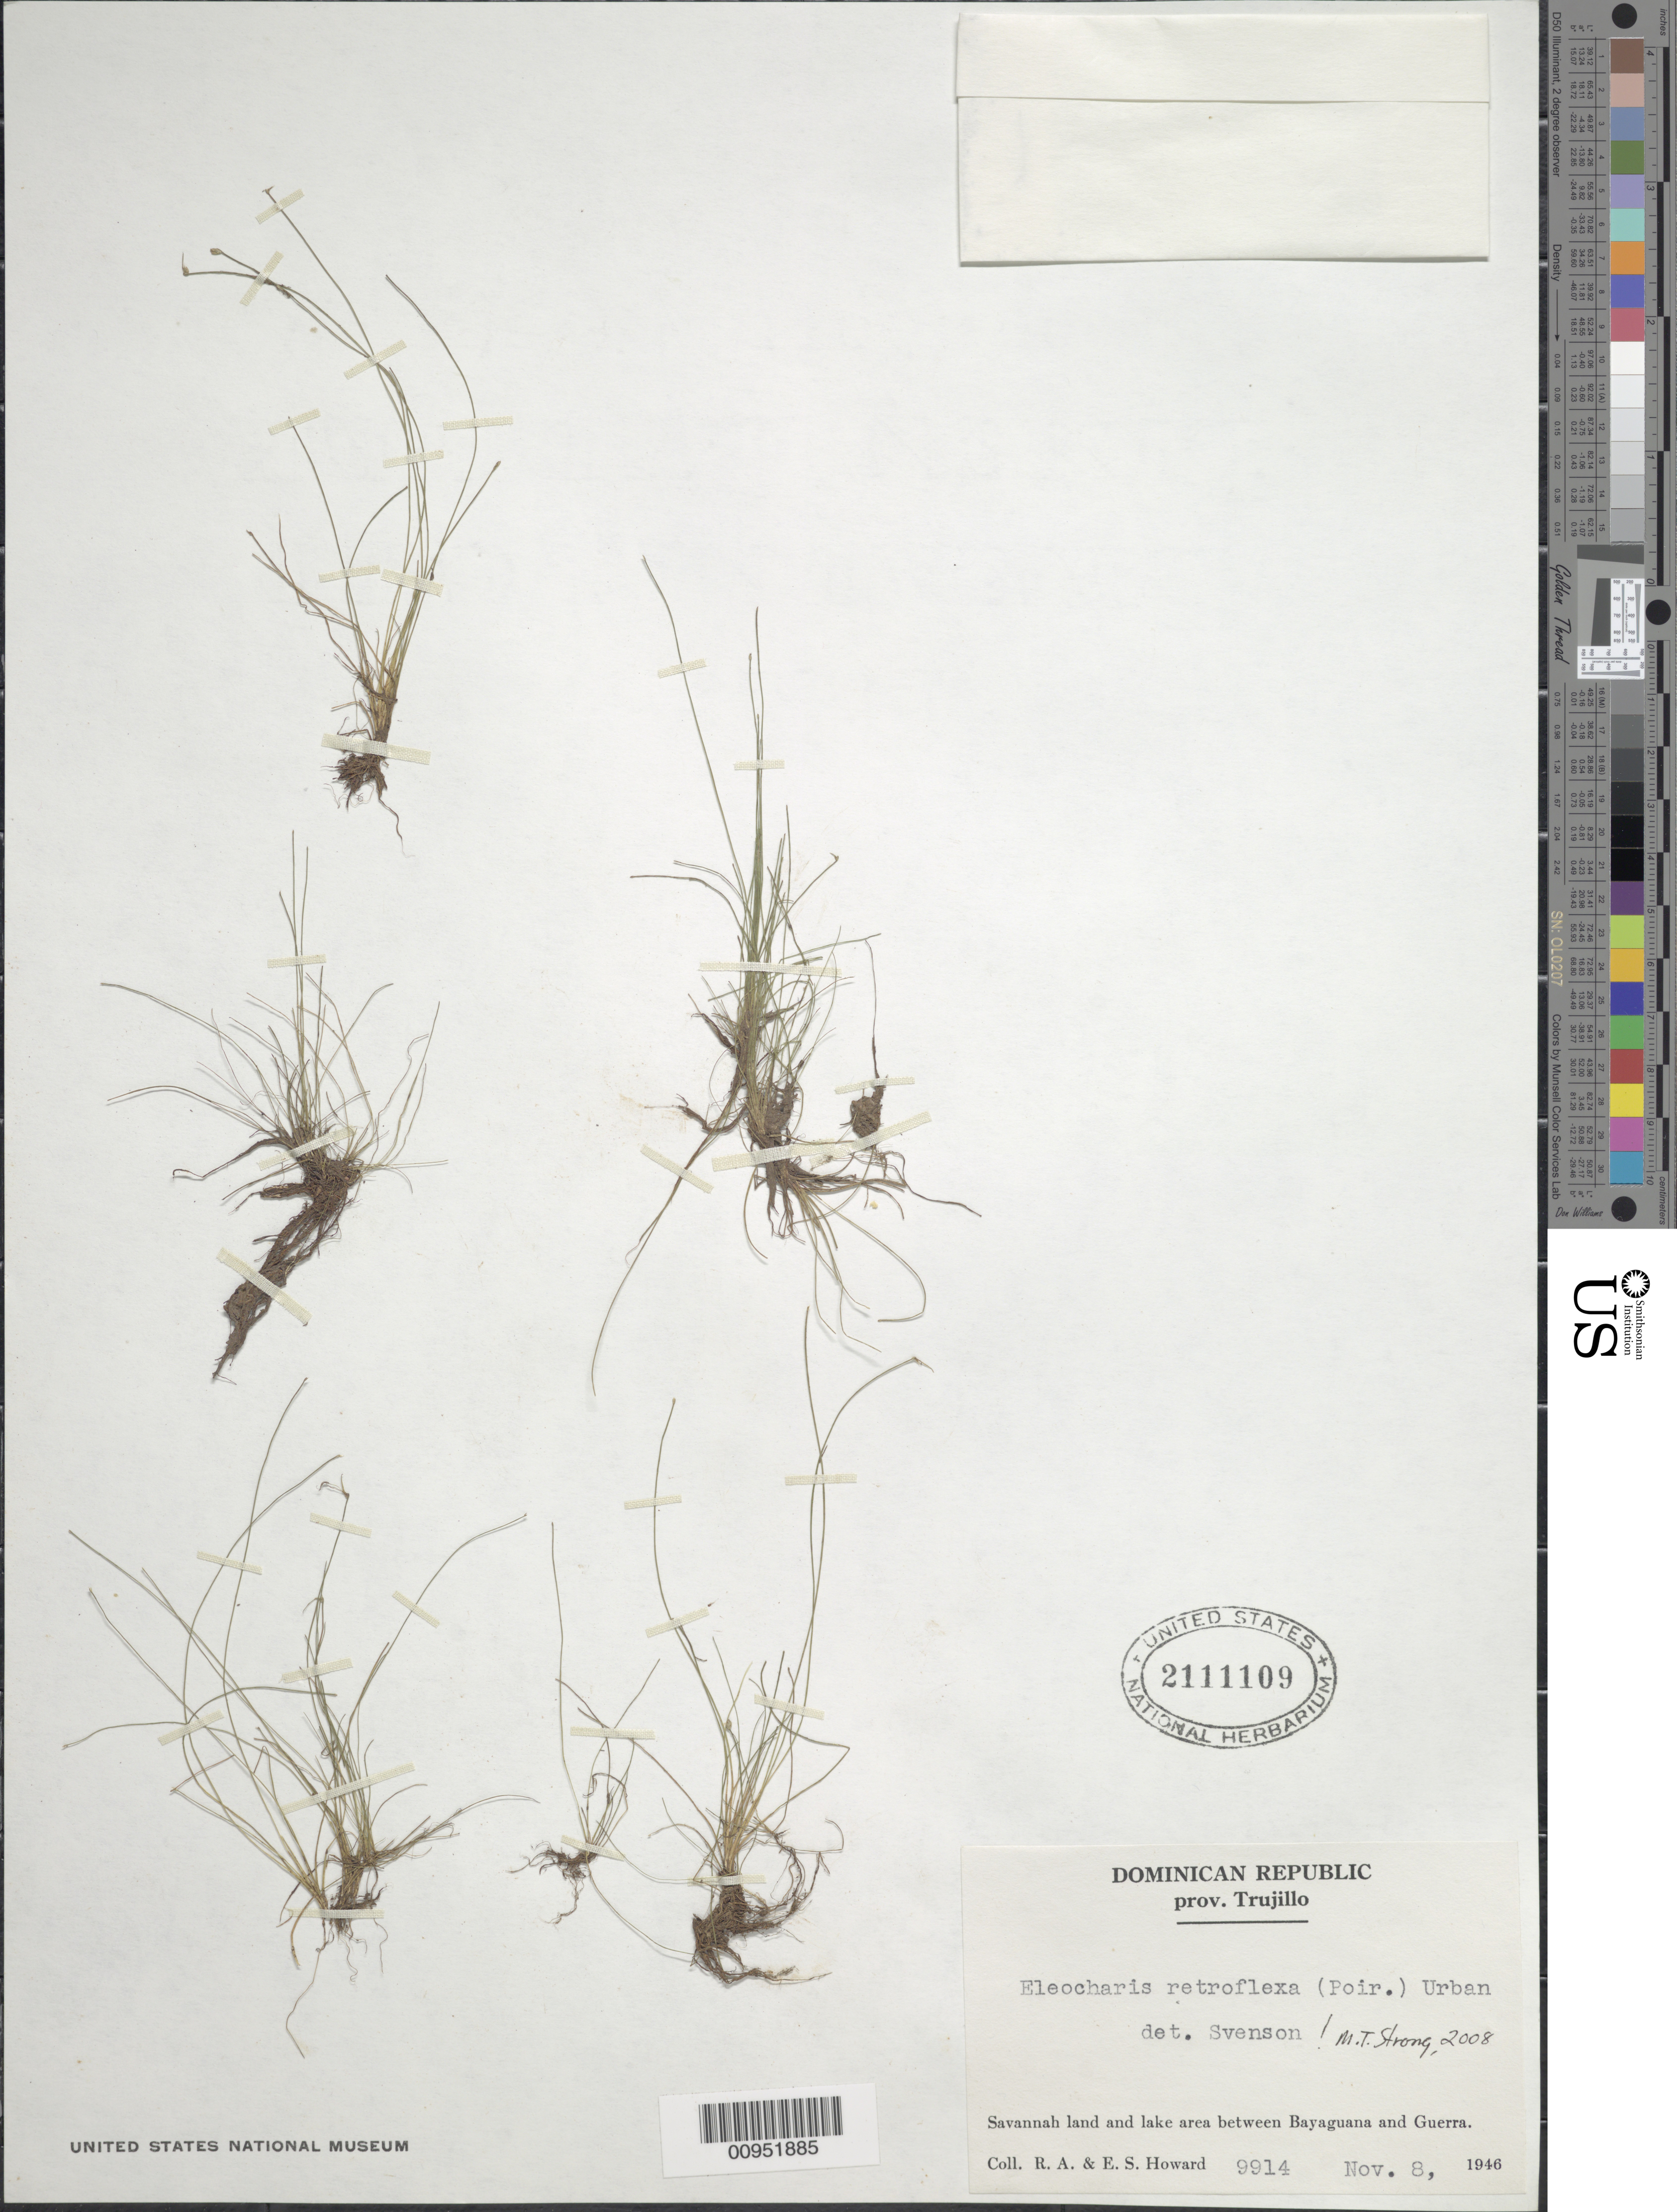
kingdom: Plantae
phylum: Tracheophyta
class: Liliopsida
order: Poales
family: Cyperaceae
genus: Eleocharis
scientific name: Eleocharis retroflexa subsp. retroflexa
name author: (Poir.) Urb.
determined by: Svenson, --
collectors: R. A. Howard & E. S. Howard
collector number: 9914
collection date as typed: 08 Nov 1946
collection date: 1946-11-08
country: Dominican Republic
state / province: Santo Domingo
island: Hispaniola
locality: Savannah land and lake area between Bayaguana and Guerra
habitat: Savannah land and lake area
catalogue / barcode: US 2111109